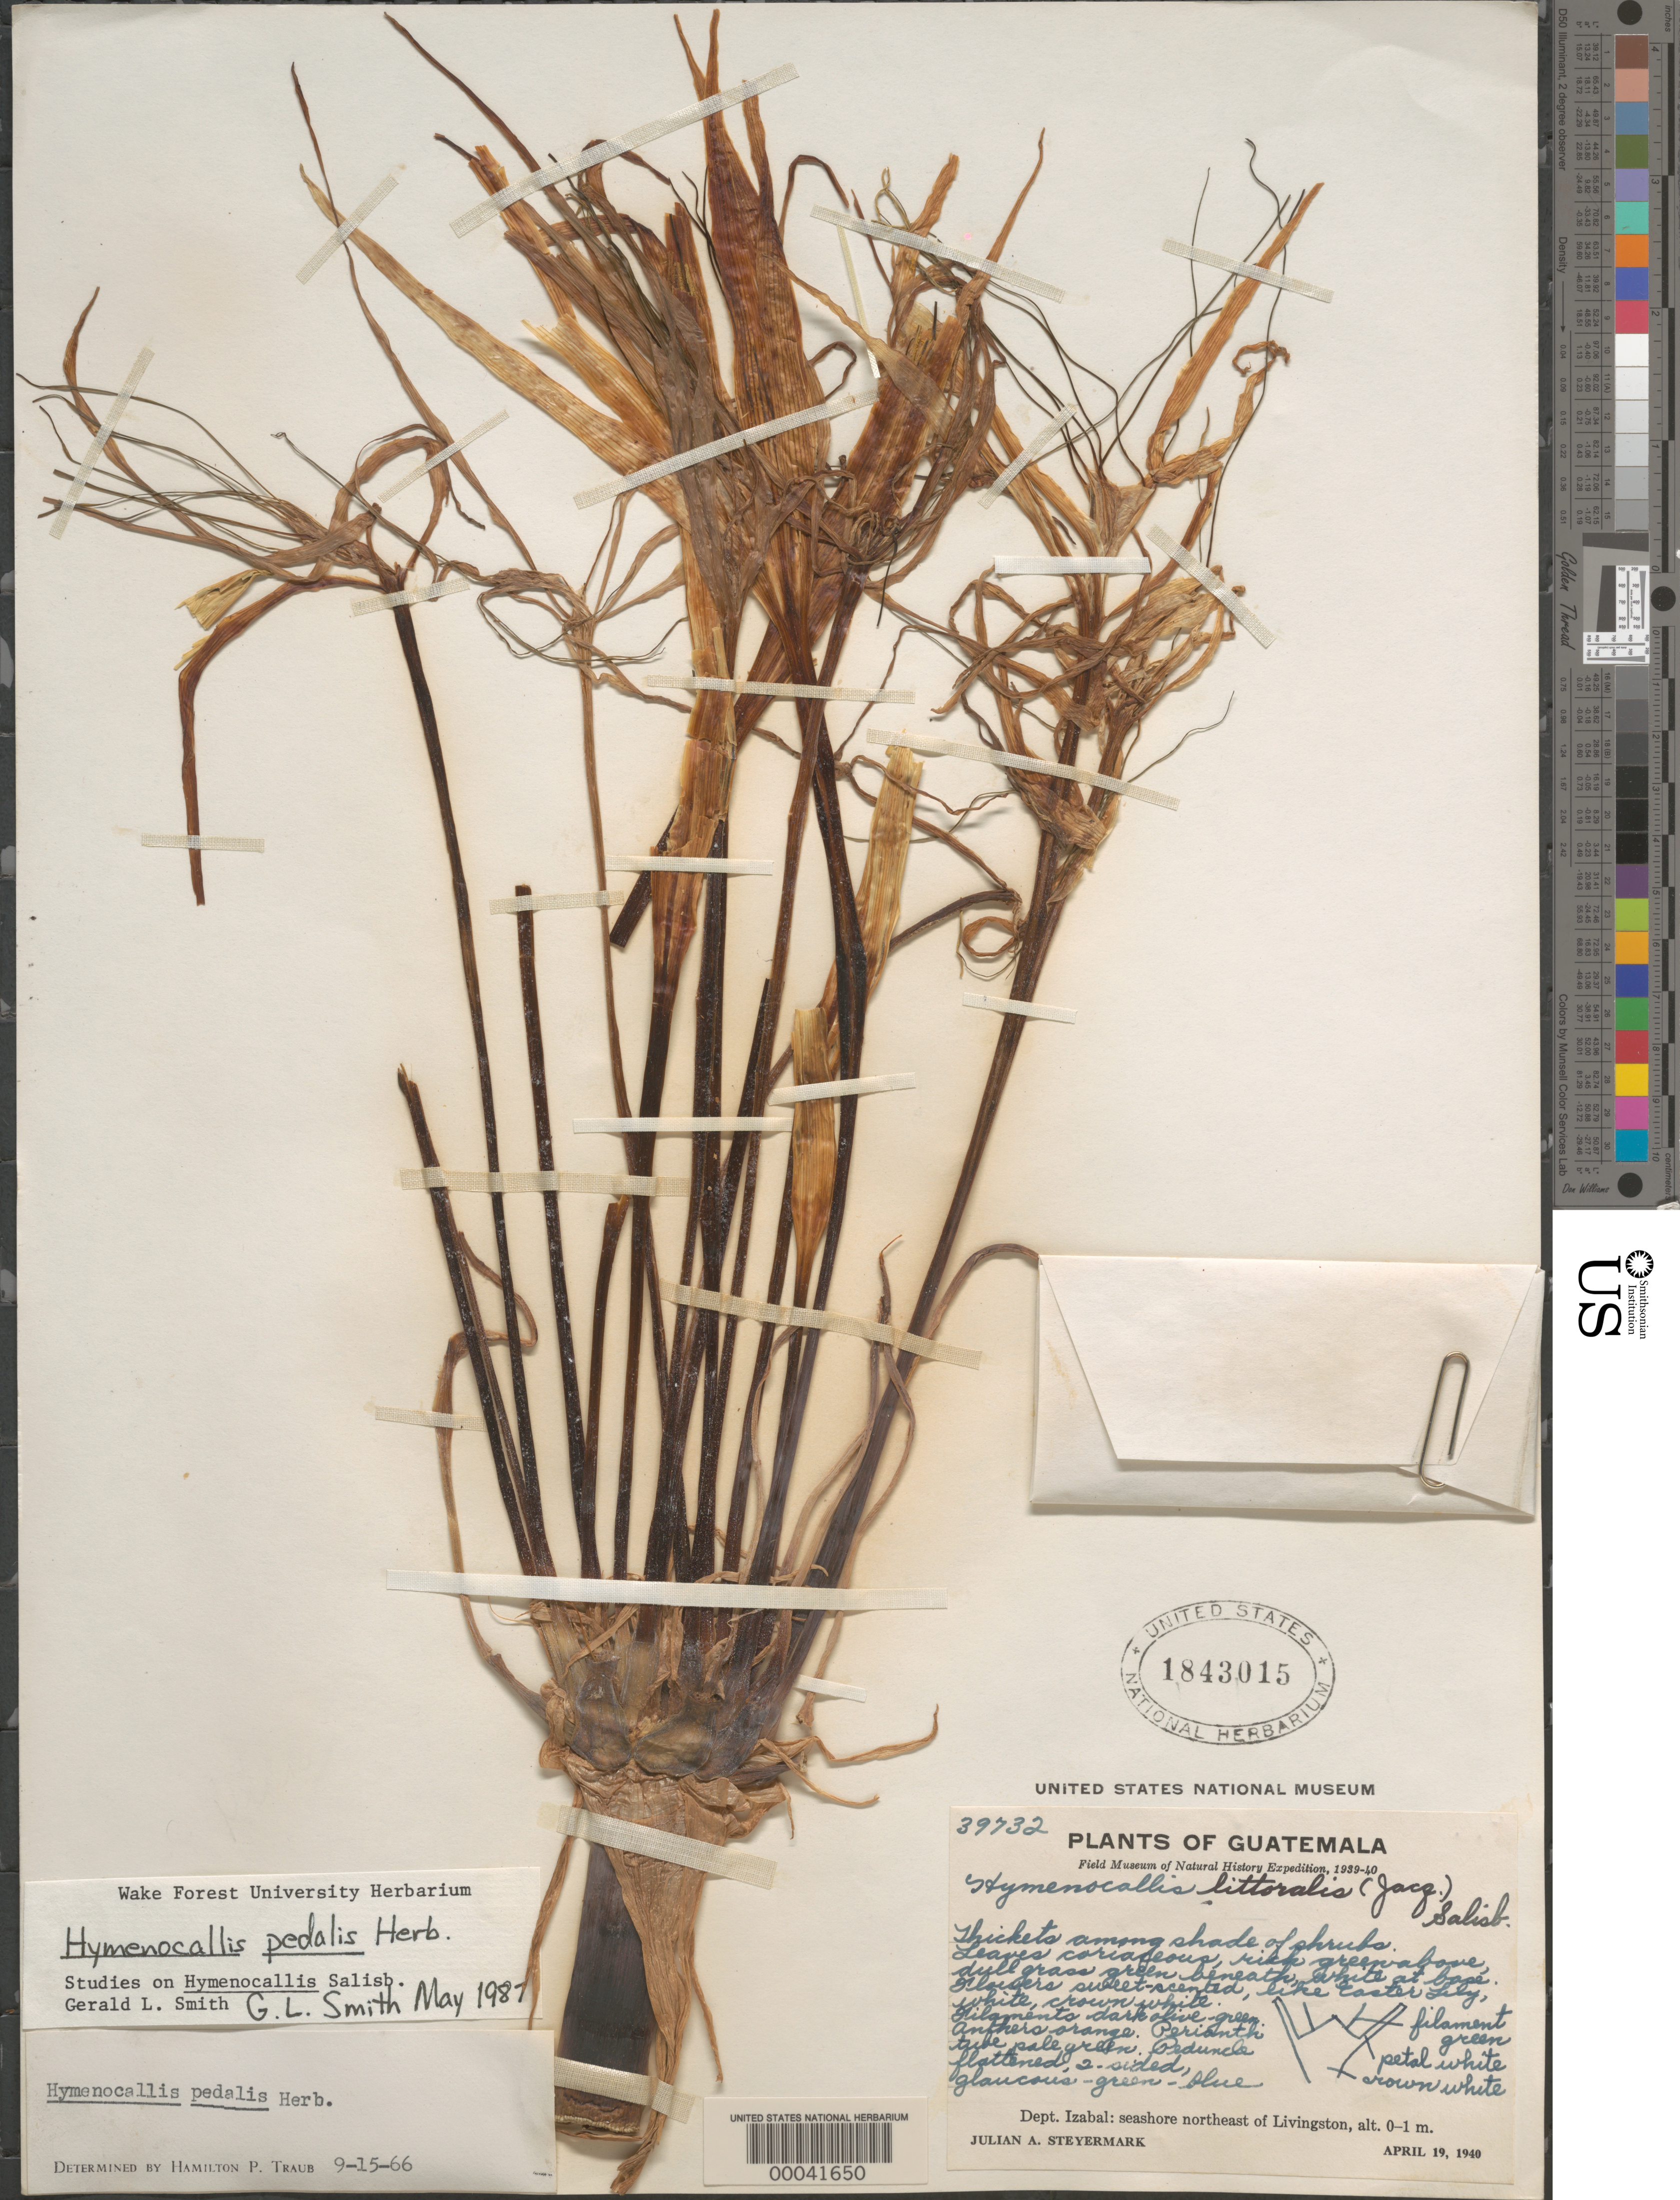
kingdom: Plantae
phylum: Tracheophyta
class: Liliopsida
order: Asparagales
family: Amaryllidaceae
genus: Hymenocallis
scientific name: Hymenocallis pedalis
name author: Herb.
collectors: J. Steyermark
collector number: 39732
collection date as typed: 19 Apr 1940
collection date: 1940-04-19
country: Guatemala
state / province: Izabal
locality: NE of Livingston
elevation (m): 0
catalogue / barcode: US 1843015